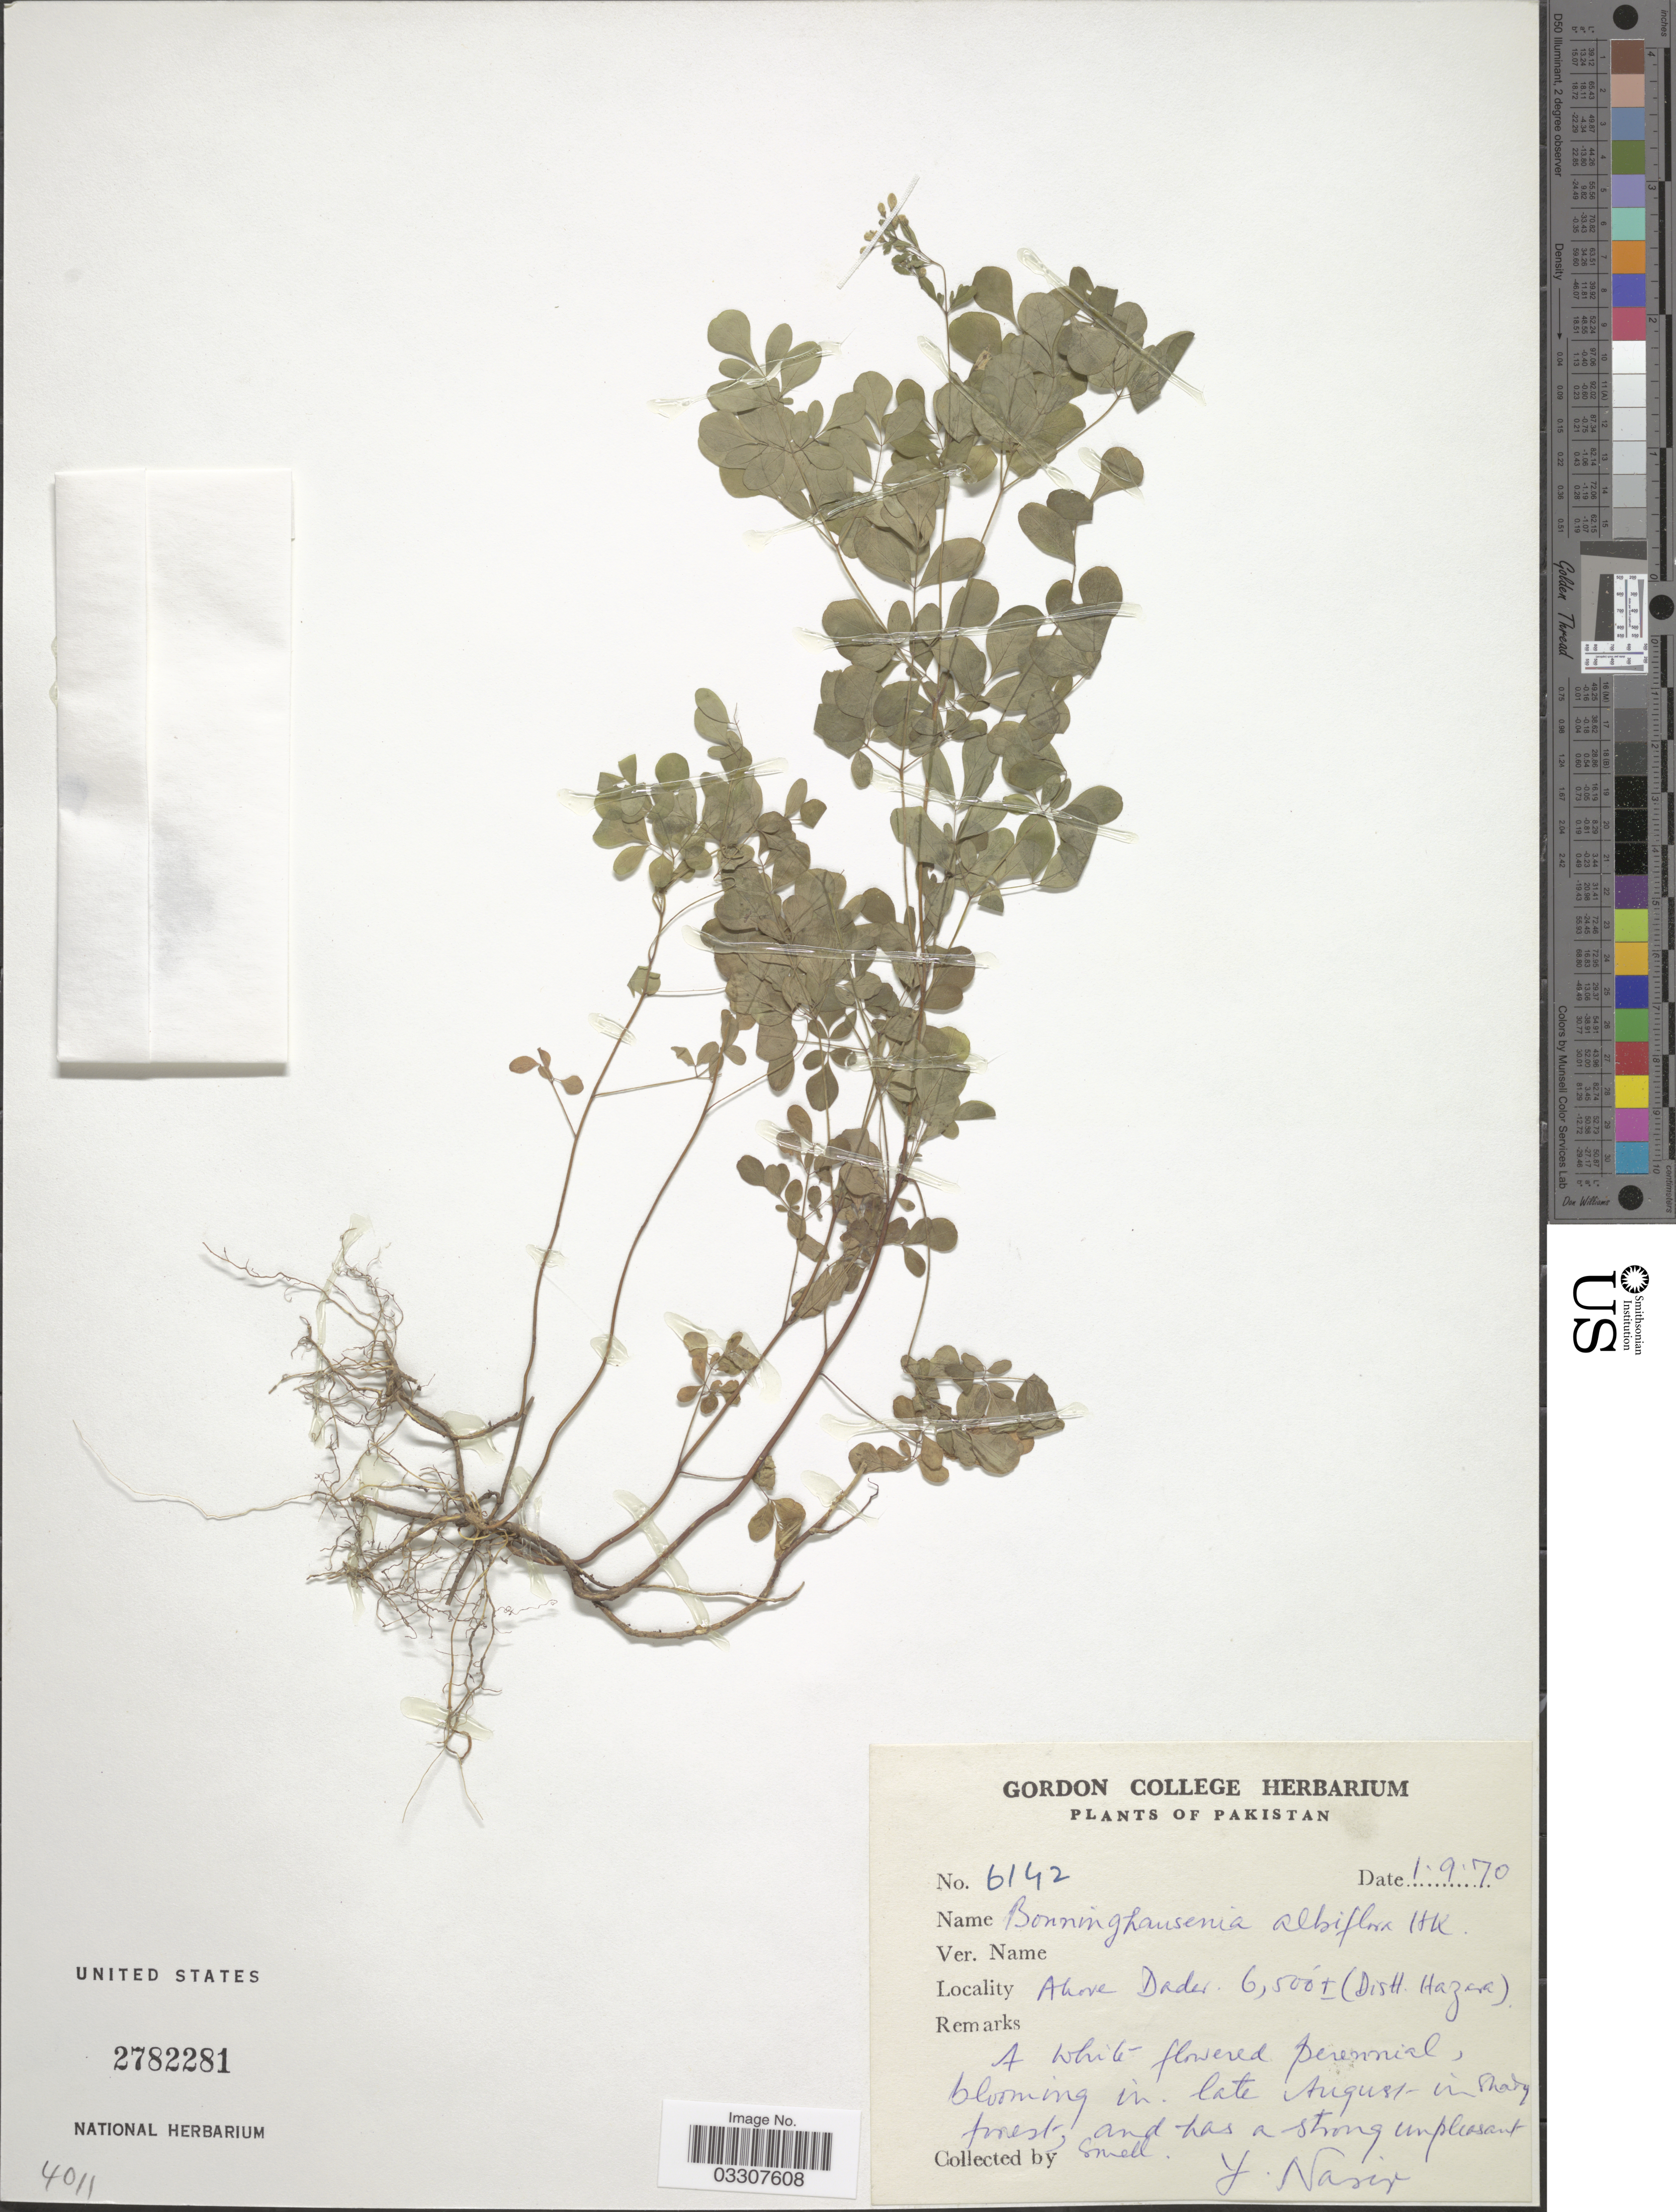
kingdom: Plantae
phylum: Tracheophyta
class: Magnoliopsida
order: Sapindales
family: Rutaceae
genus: Boenninghausenia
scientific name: Boenninghausenia albiflora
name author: (Hook.) Meisn.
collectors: Y. Nasir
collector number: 6142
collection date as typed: Transcribed d/m/y: 1/9/70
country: Pakistan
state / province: Khyber Pakhtunkhwa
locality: Above Dadar (Distt. Hazara).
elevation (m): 1981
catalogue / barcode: US 2782281